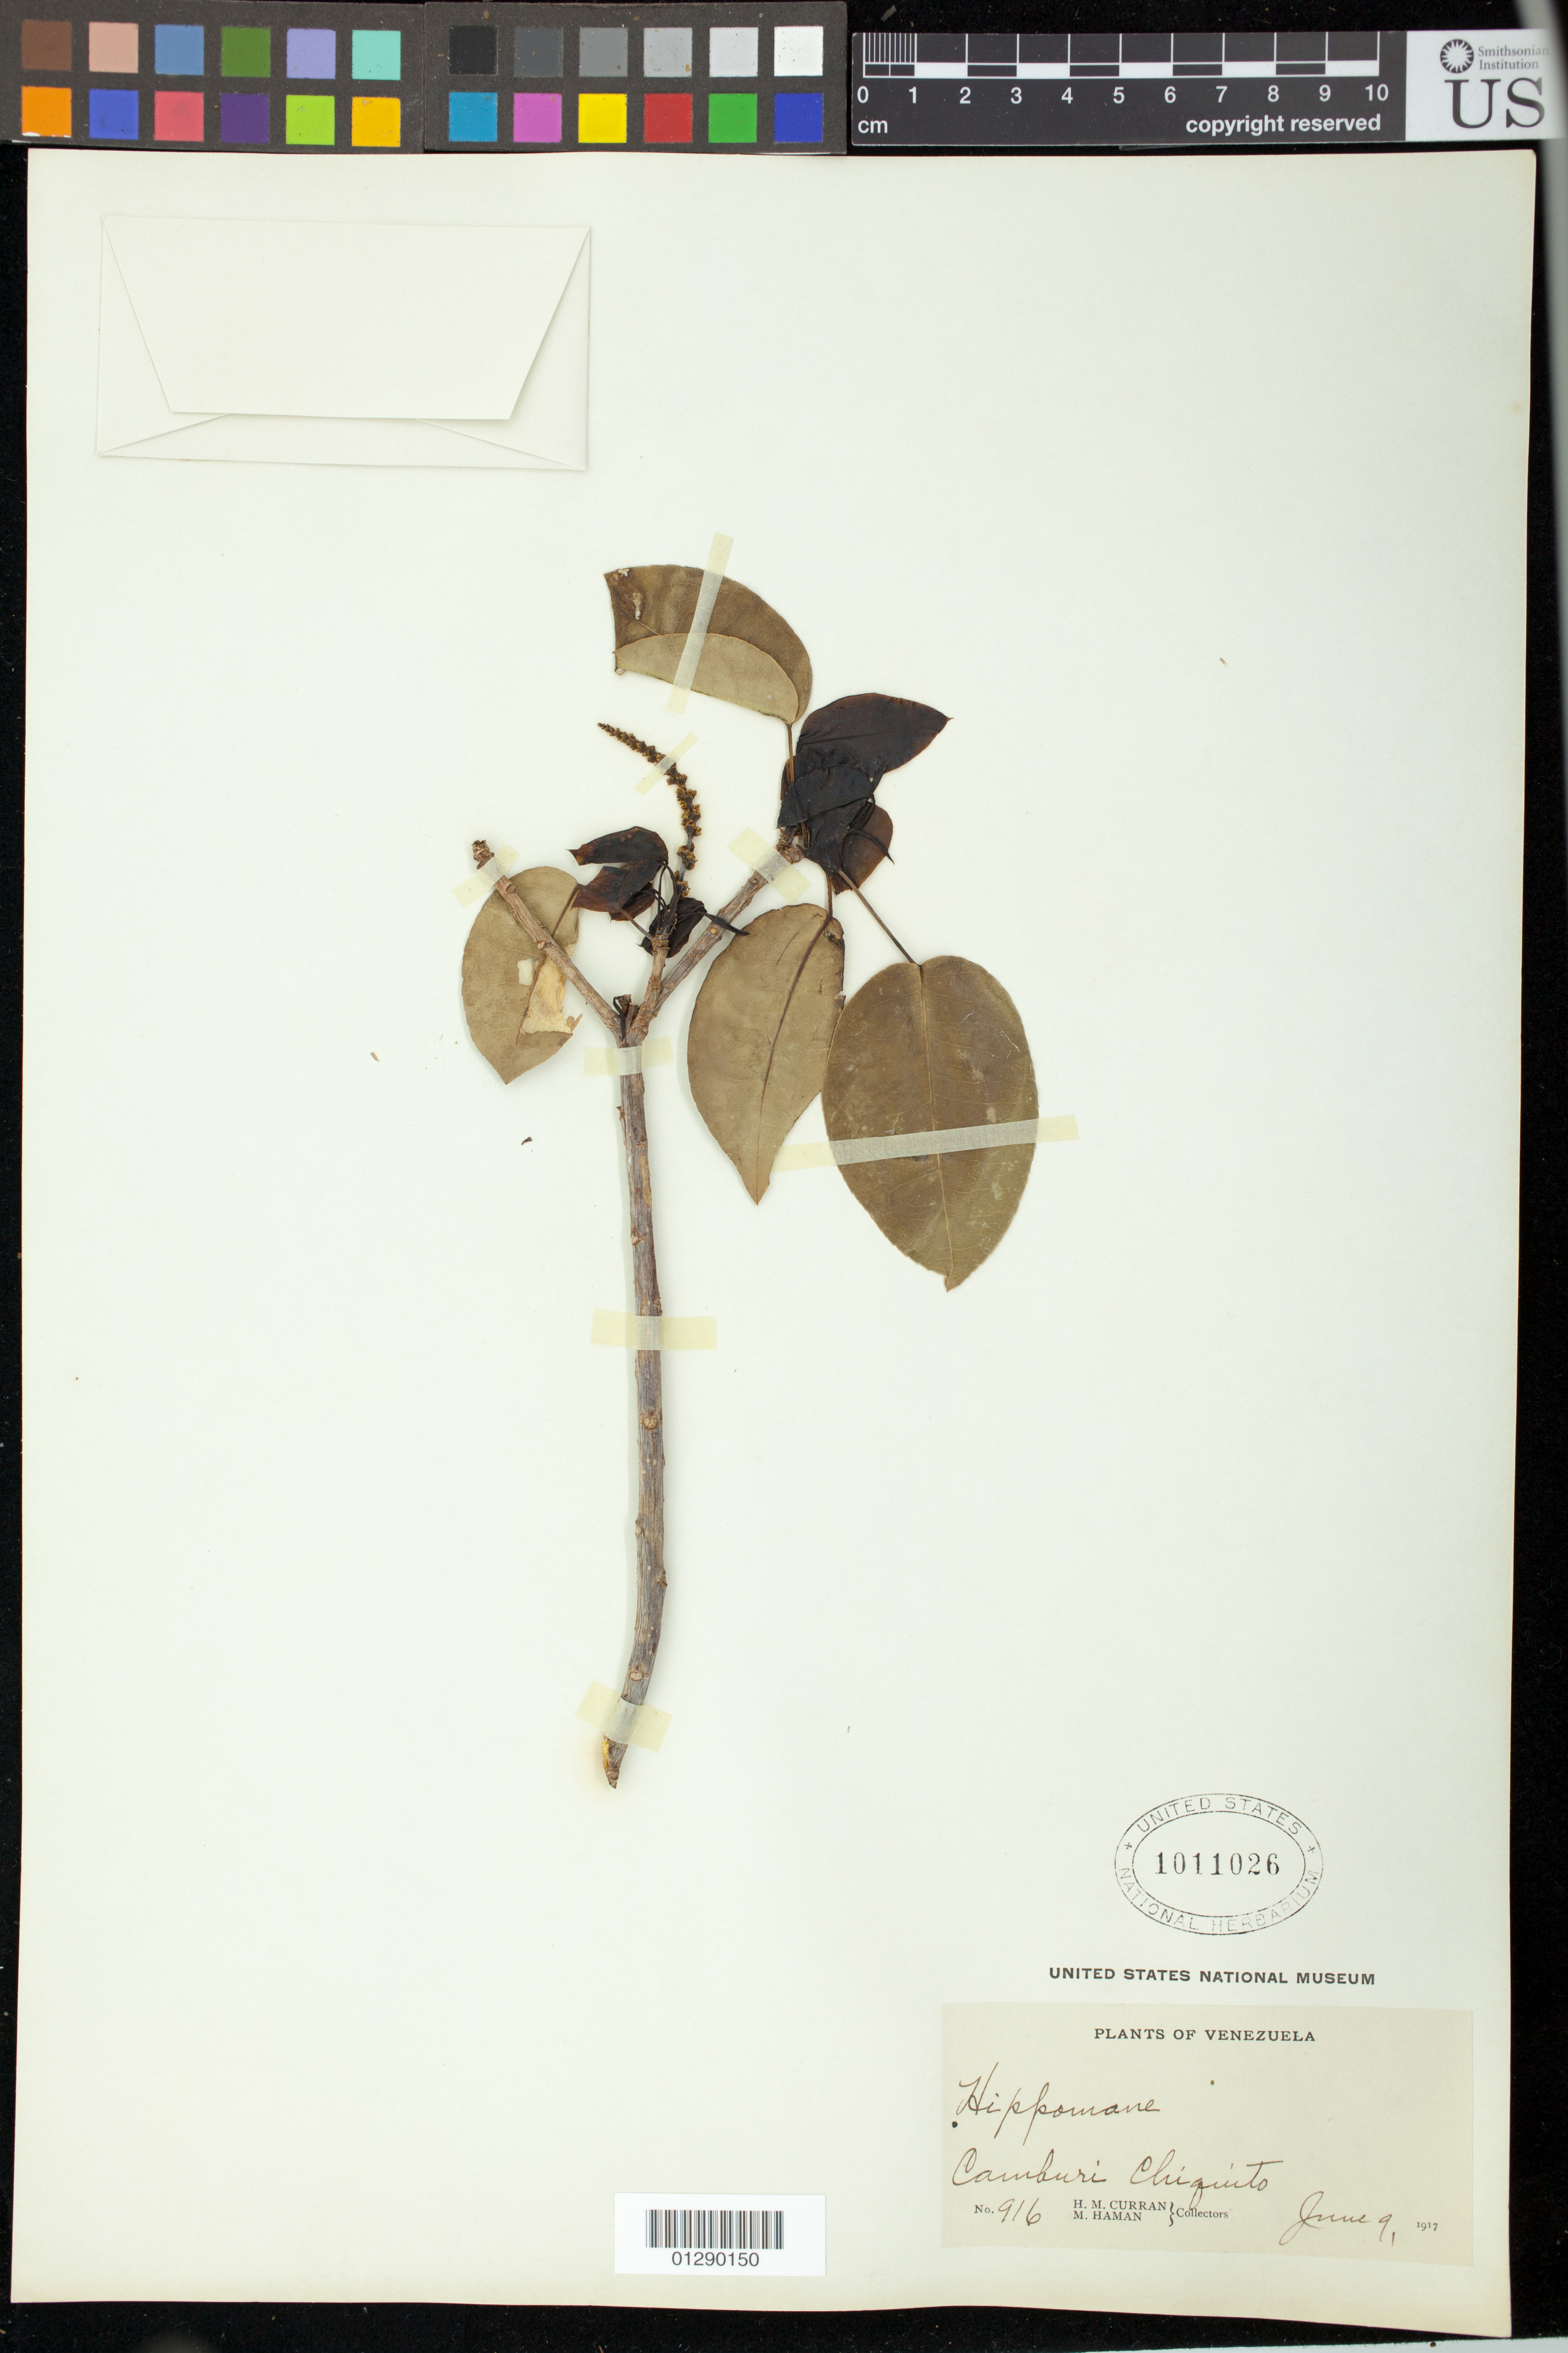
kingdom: Plantae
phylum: Tracheophyta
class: Magnoliopsida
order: Malpighiales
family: Euphorbiaceae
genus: Hippomane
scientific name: Hippomane mancinella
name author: L.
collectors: H. M. Curran & M. Haman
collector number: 916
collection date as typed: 09 Jun 1917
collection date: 1917-06-09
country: Venezuela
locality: Camburi chiquito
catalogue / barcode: US 1011026